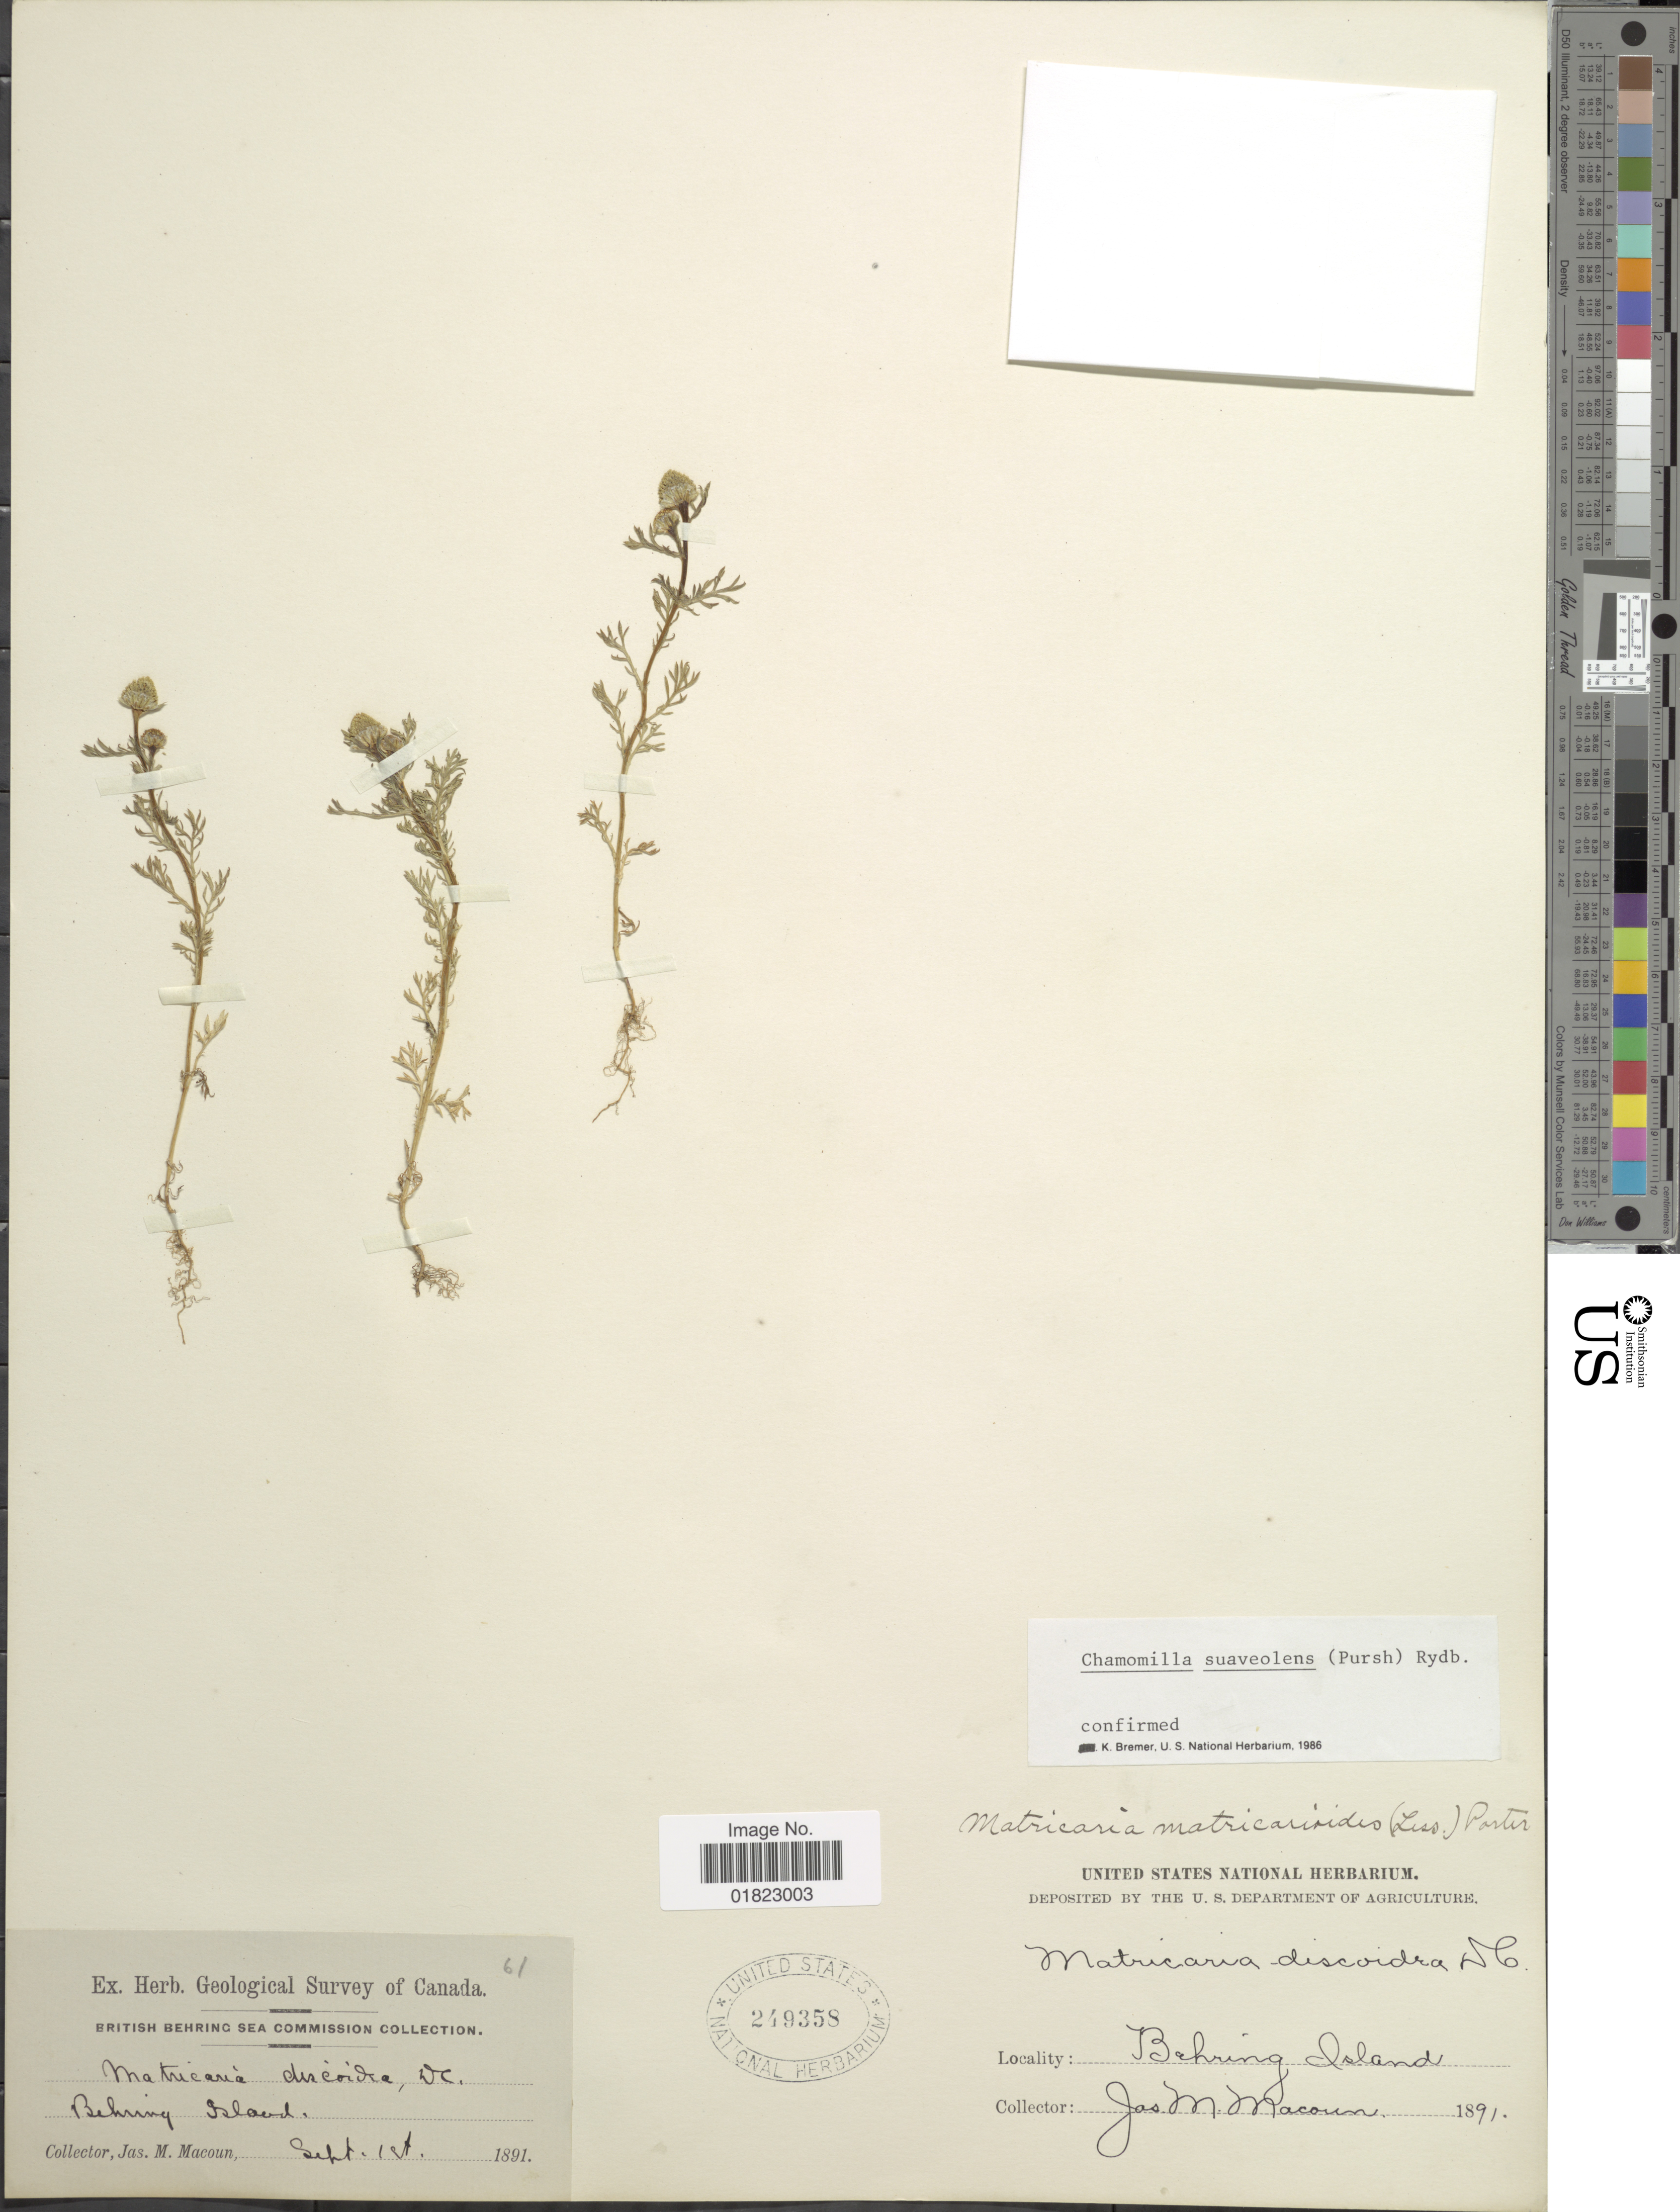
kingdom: Plantae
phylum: Tracheophyta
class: Magnoliopsida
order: Asterales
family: Asteraceae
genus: Matricaria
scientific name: Matricaria matricarioides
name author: (Less.) Porter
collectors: J. M. Macoun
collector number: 61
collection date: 1891-09-01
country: Russian Federation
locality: Bahring Island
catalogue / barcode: US 249358